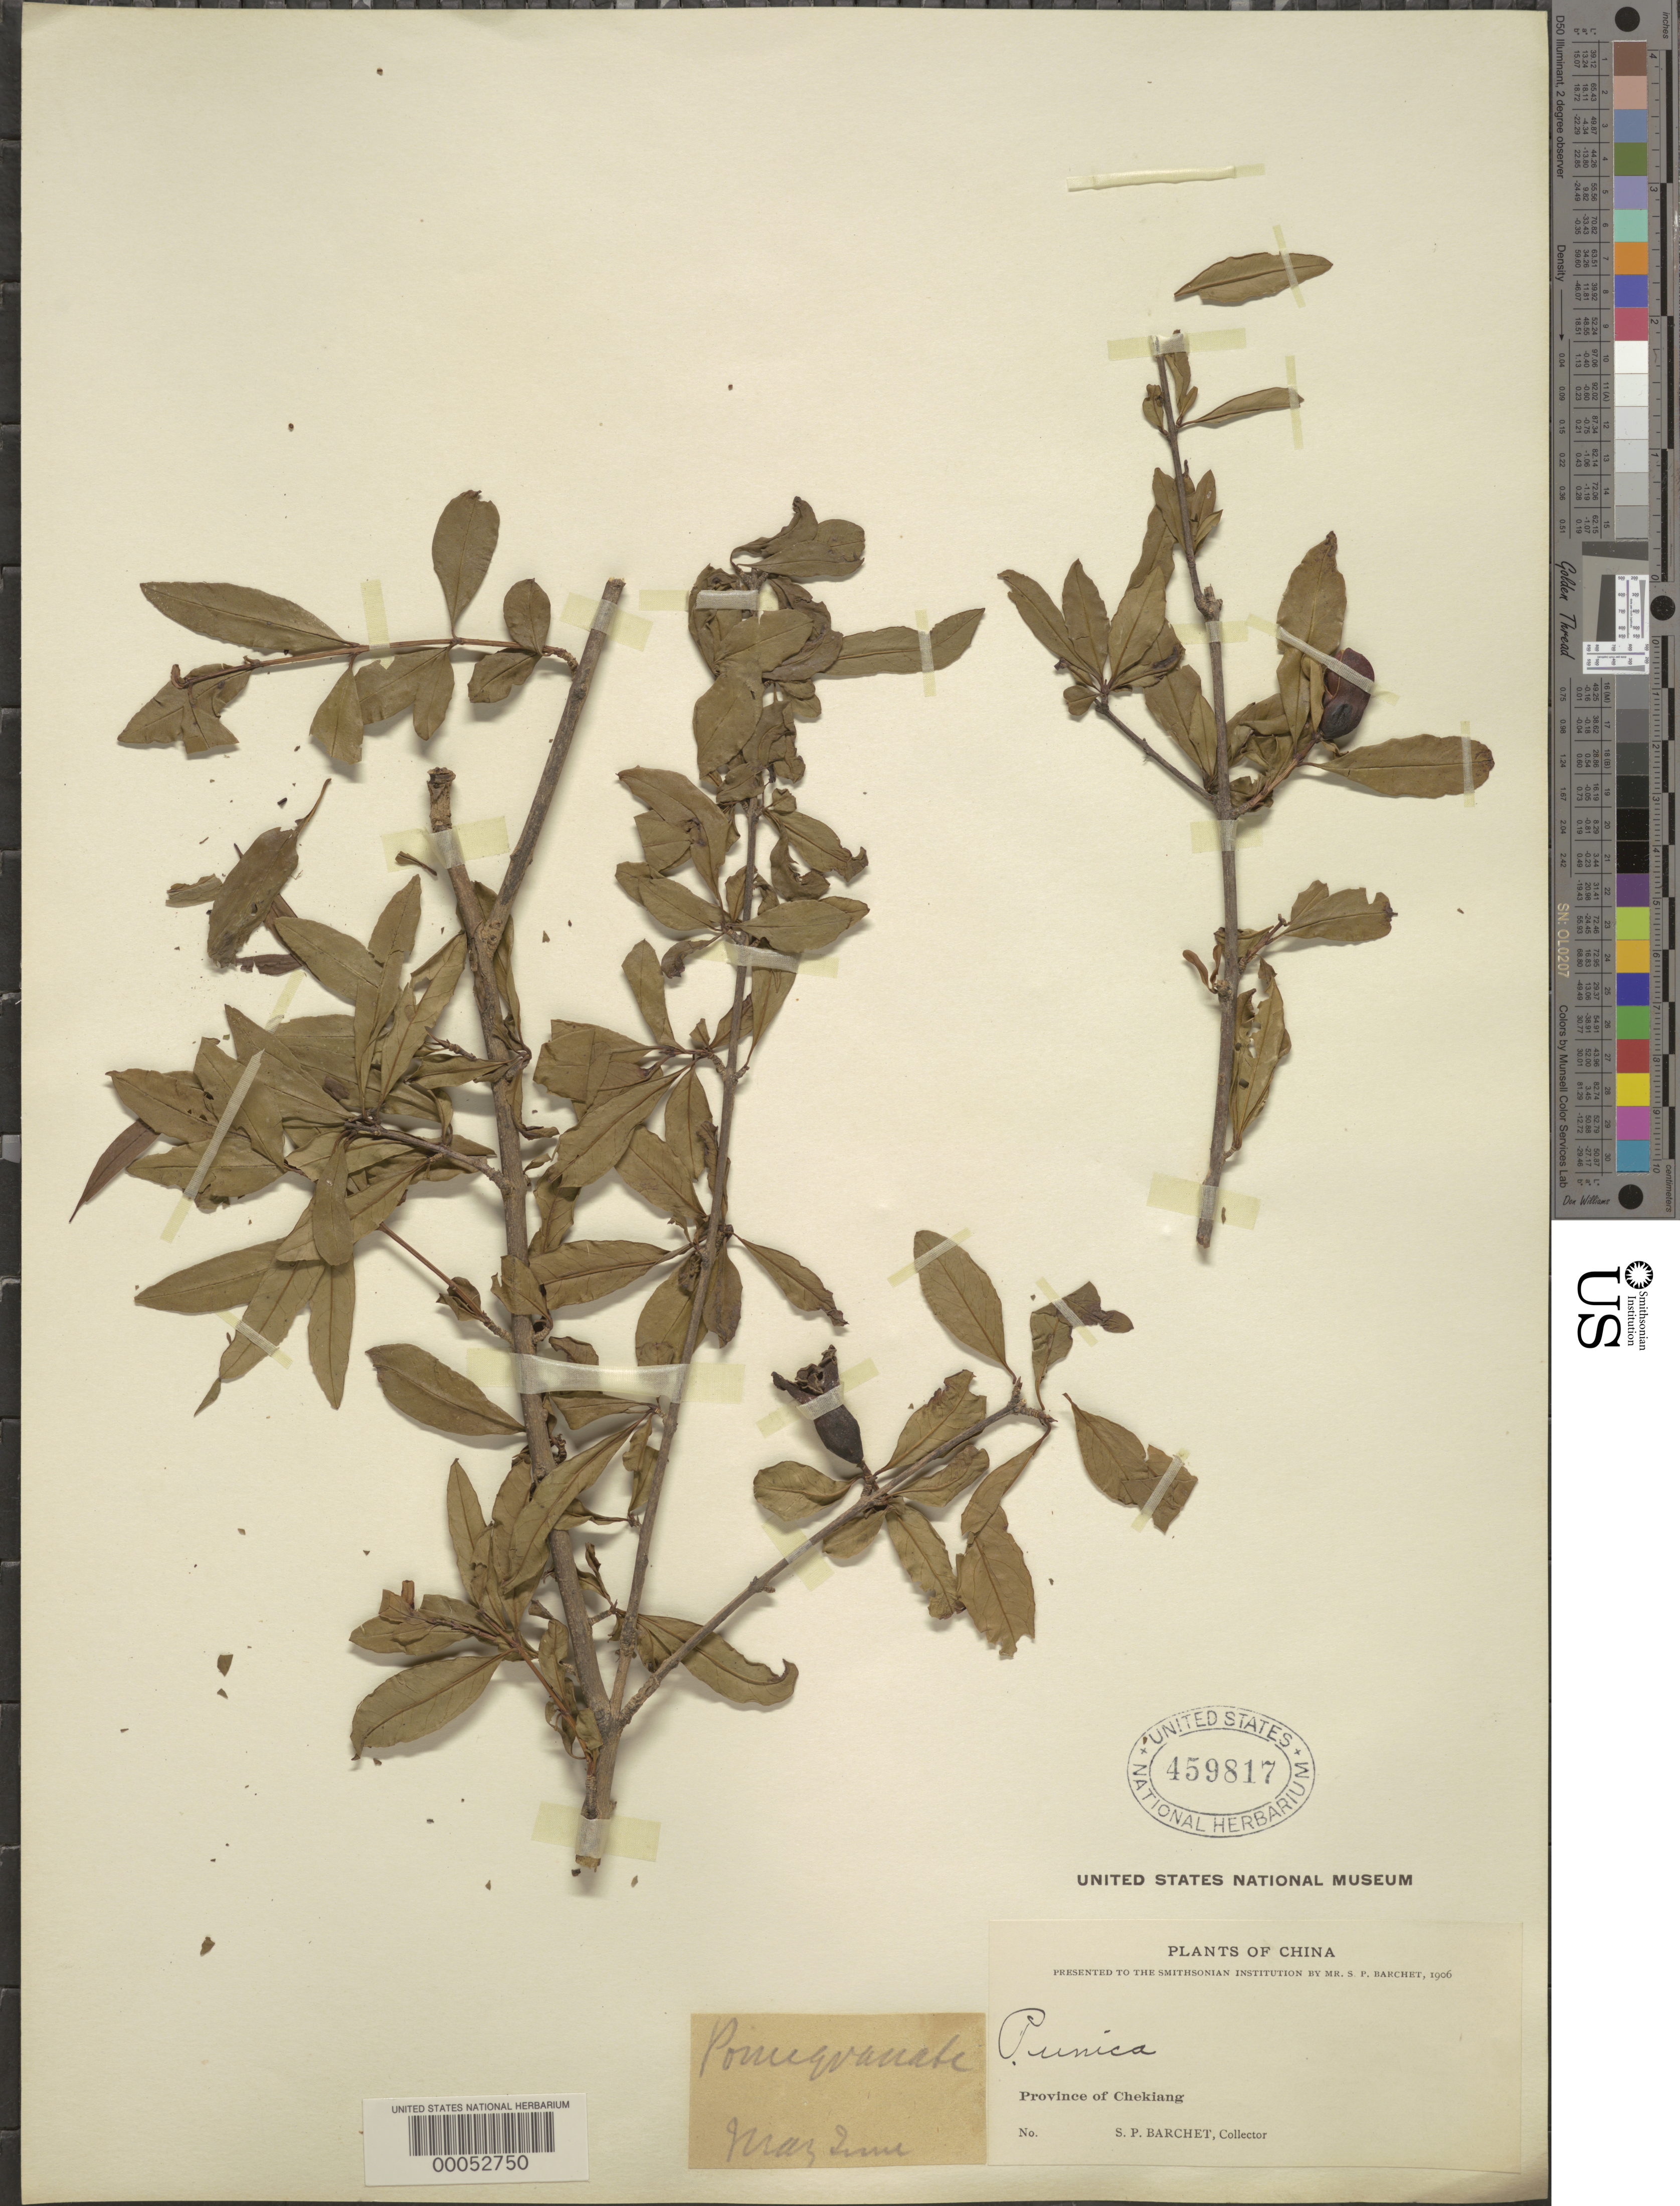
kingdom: Plantae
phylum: Tracheophyta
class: Magnoliopsida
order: Myrtales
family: Lythraceae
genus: Punica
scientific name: Punica granatum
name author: L.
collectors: S. P. Barchet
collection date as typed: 1906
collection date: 1906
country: China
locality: Chekiang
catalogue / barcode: US 459817